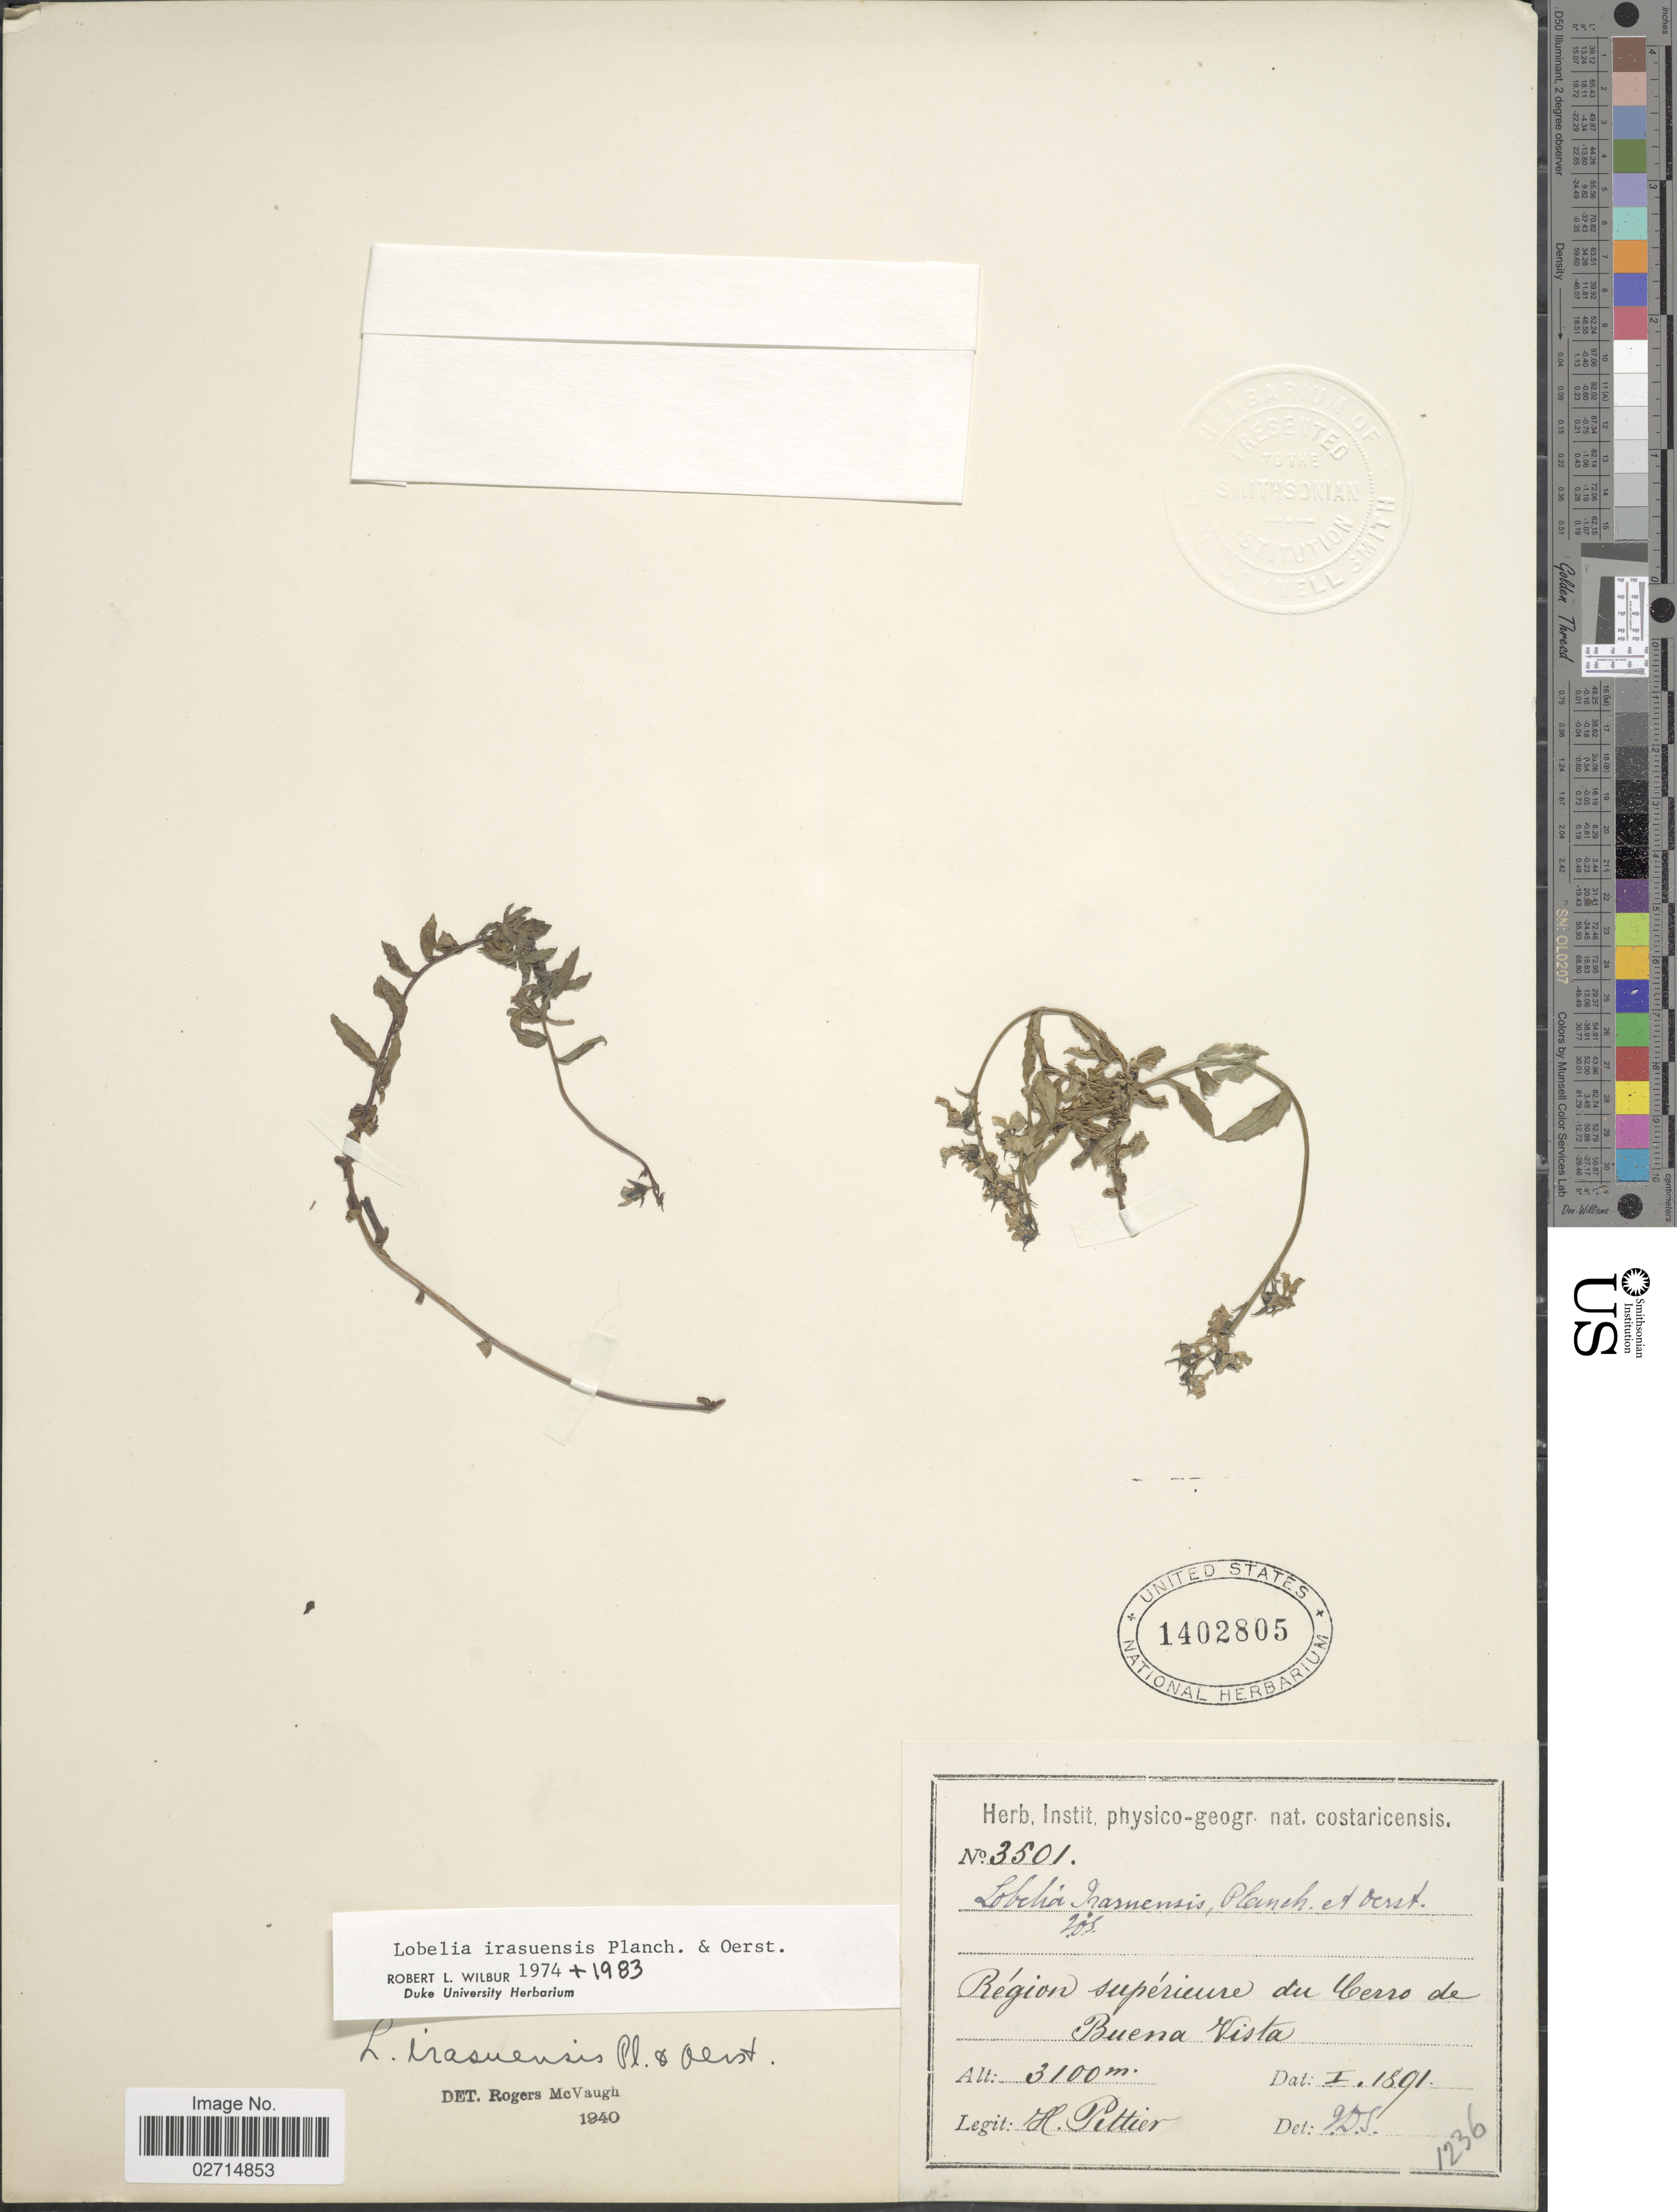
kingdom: Plantae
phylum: Tracheophyta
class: Magnoliopsida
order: Asterales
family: Campanulaceae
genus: Lobelia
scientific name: Lobelia irasuensis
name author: Planch. & Oerst.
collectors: H. F. Pittier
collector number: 3501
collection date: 1891-01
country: Costa Rica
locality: Région supérieure du Cerro de Buena Vista.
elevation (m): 3100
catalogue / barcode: US 1402805